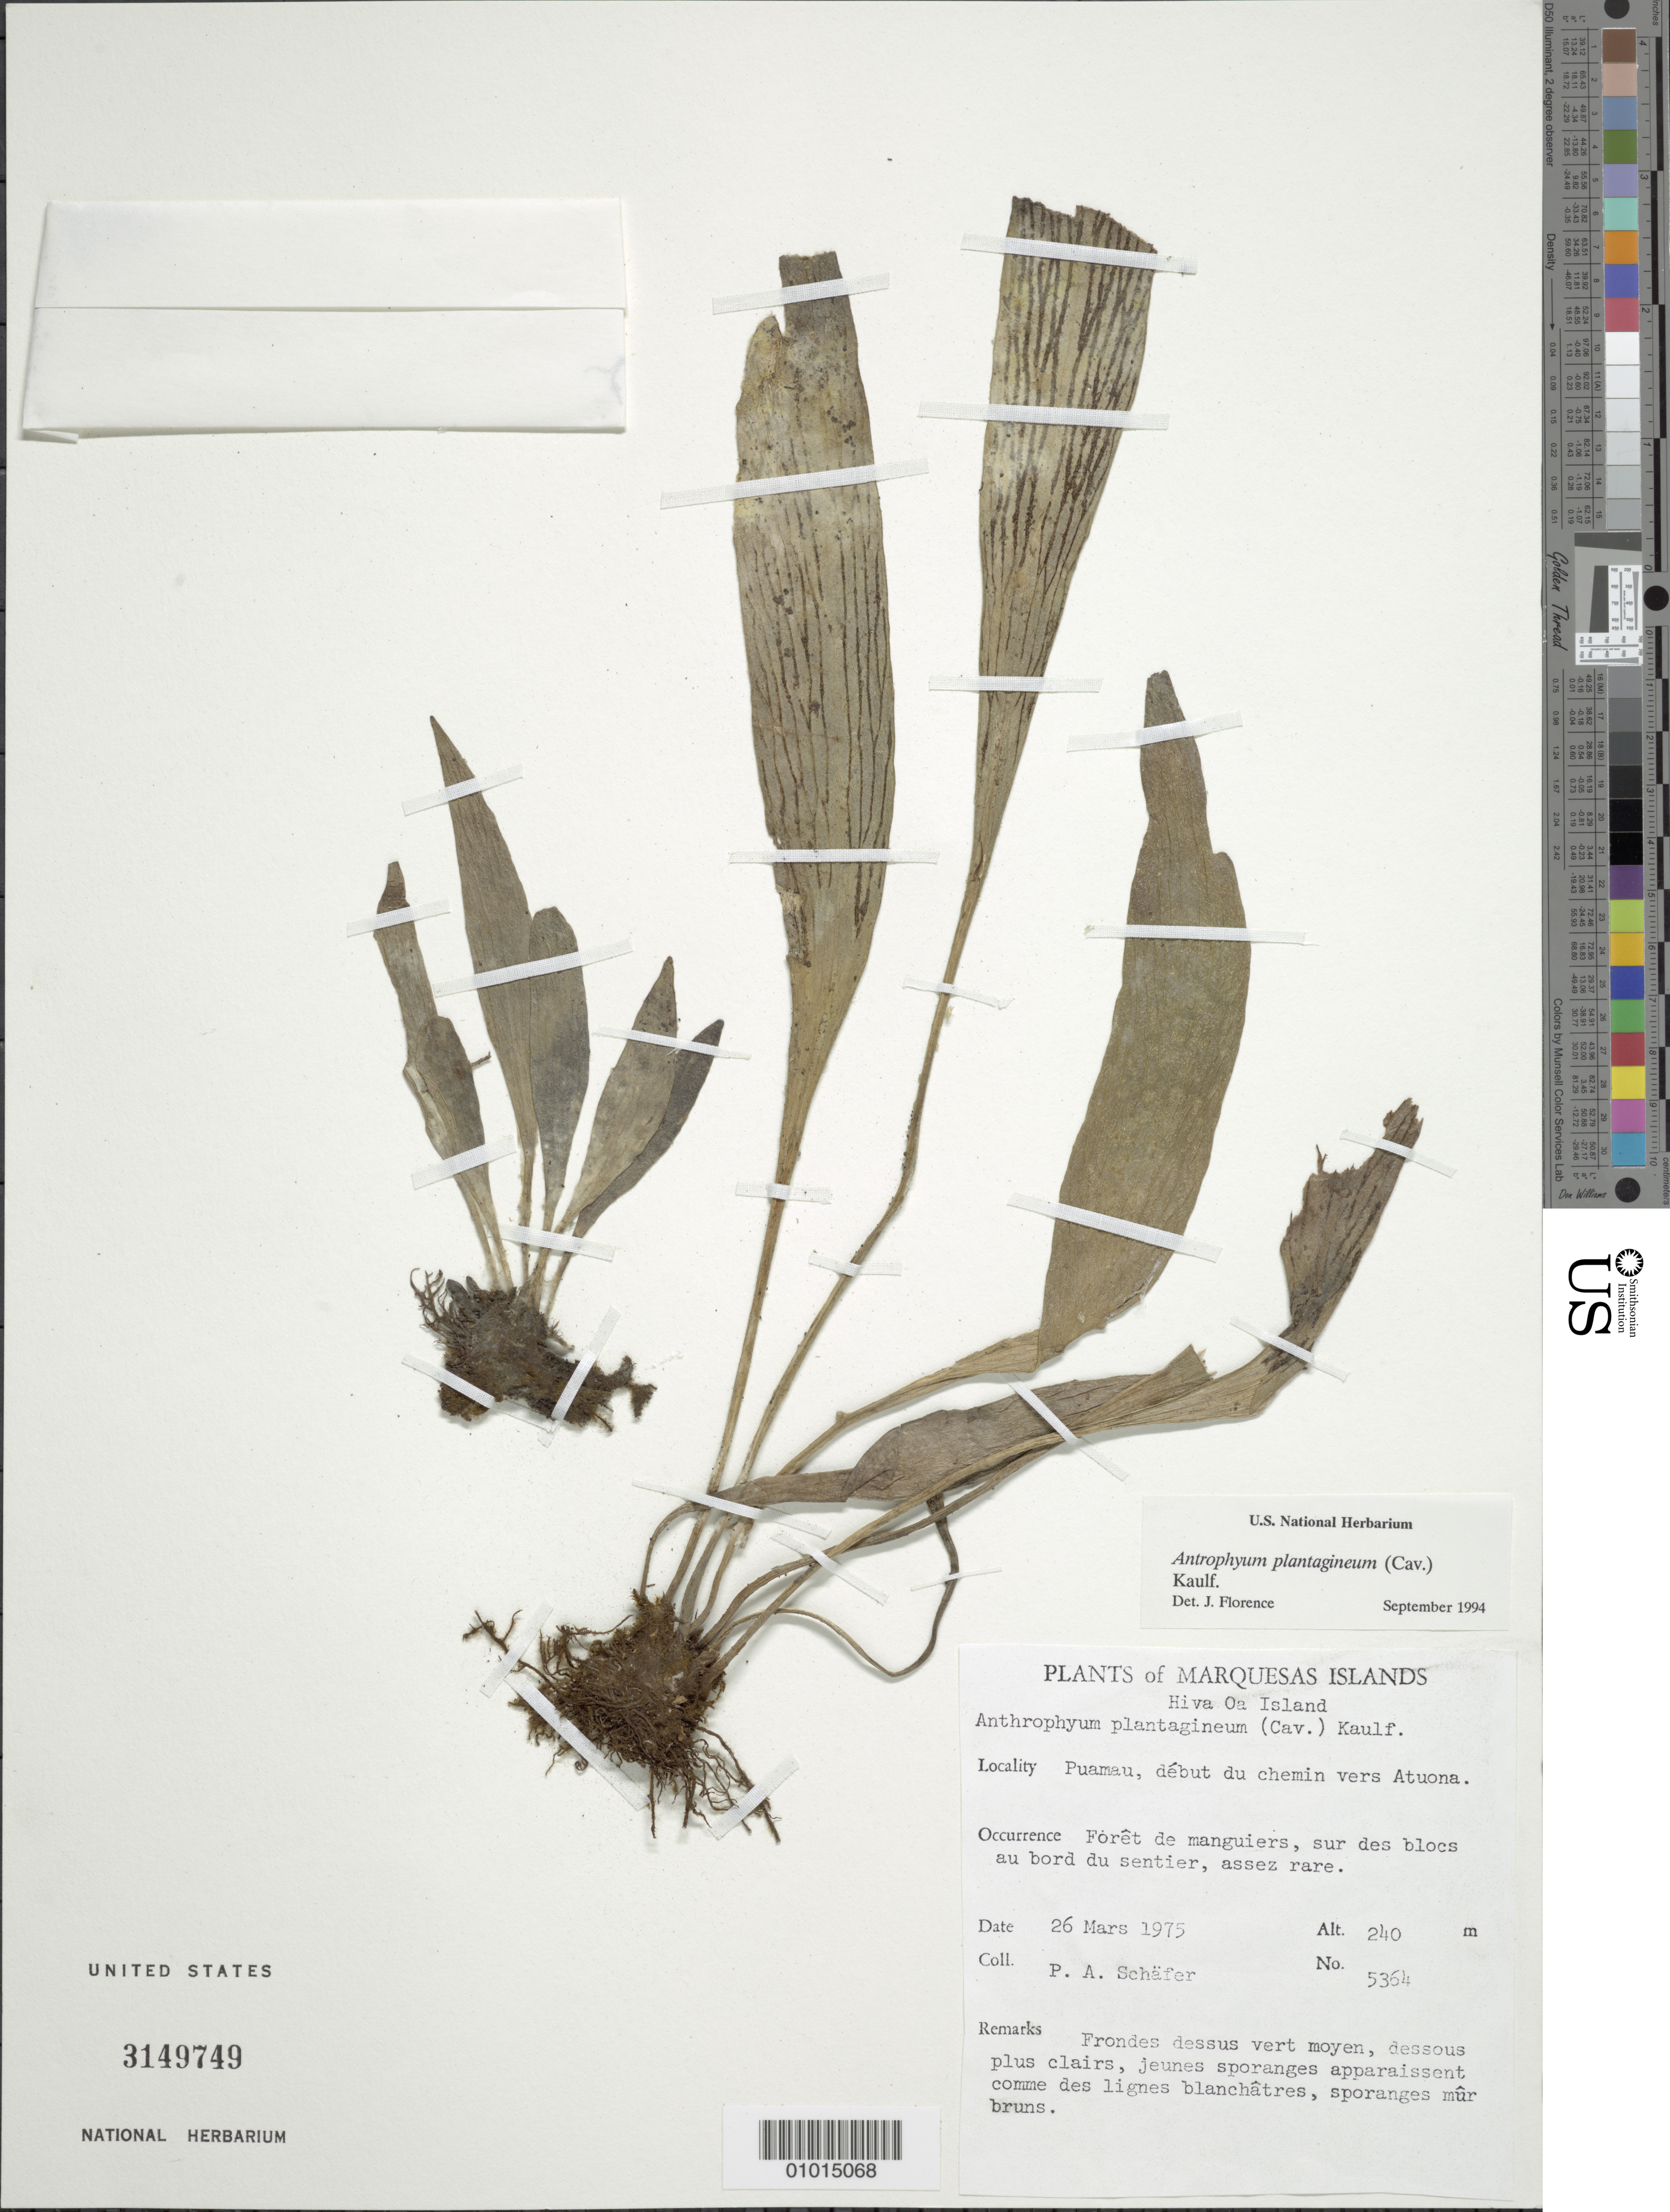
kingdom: Plantae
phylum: Tracheophyta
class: Polypodiopsida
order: Polypodiales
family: Pteridaceae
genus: Antrophyum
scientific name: Antrophyum plantagineum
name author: (Cav.) Kaulf.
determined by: Florence, J.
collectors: P. A. Schäfer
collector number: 5364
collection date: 1975-03-26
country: French Polynesia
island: Hiva Oa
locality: Puamau, début du chemin vers Atuona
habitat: Forêt de manguiers, sur des blocs au bord du sentier; assez rare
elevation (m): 240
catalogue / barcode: US 3149749